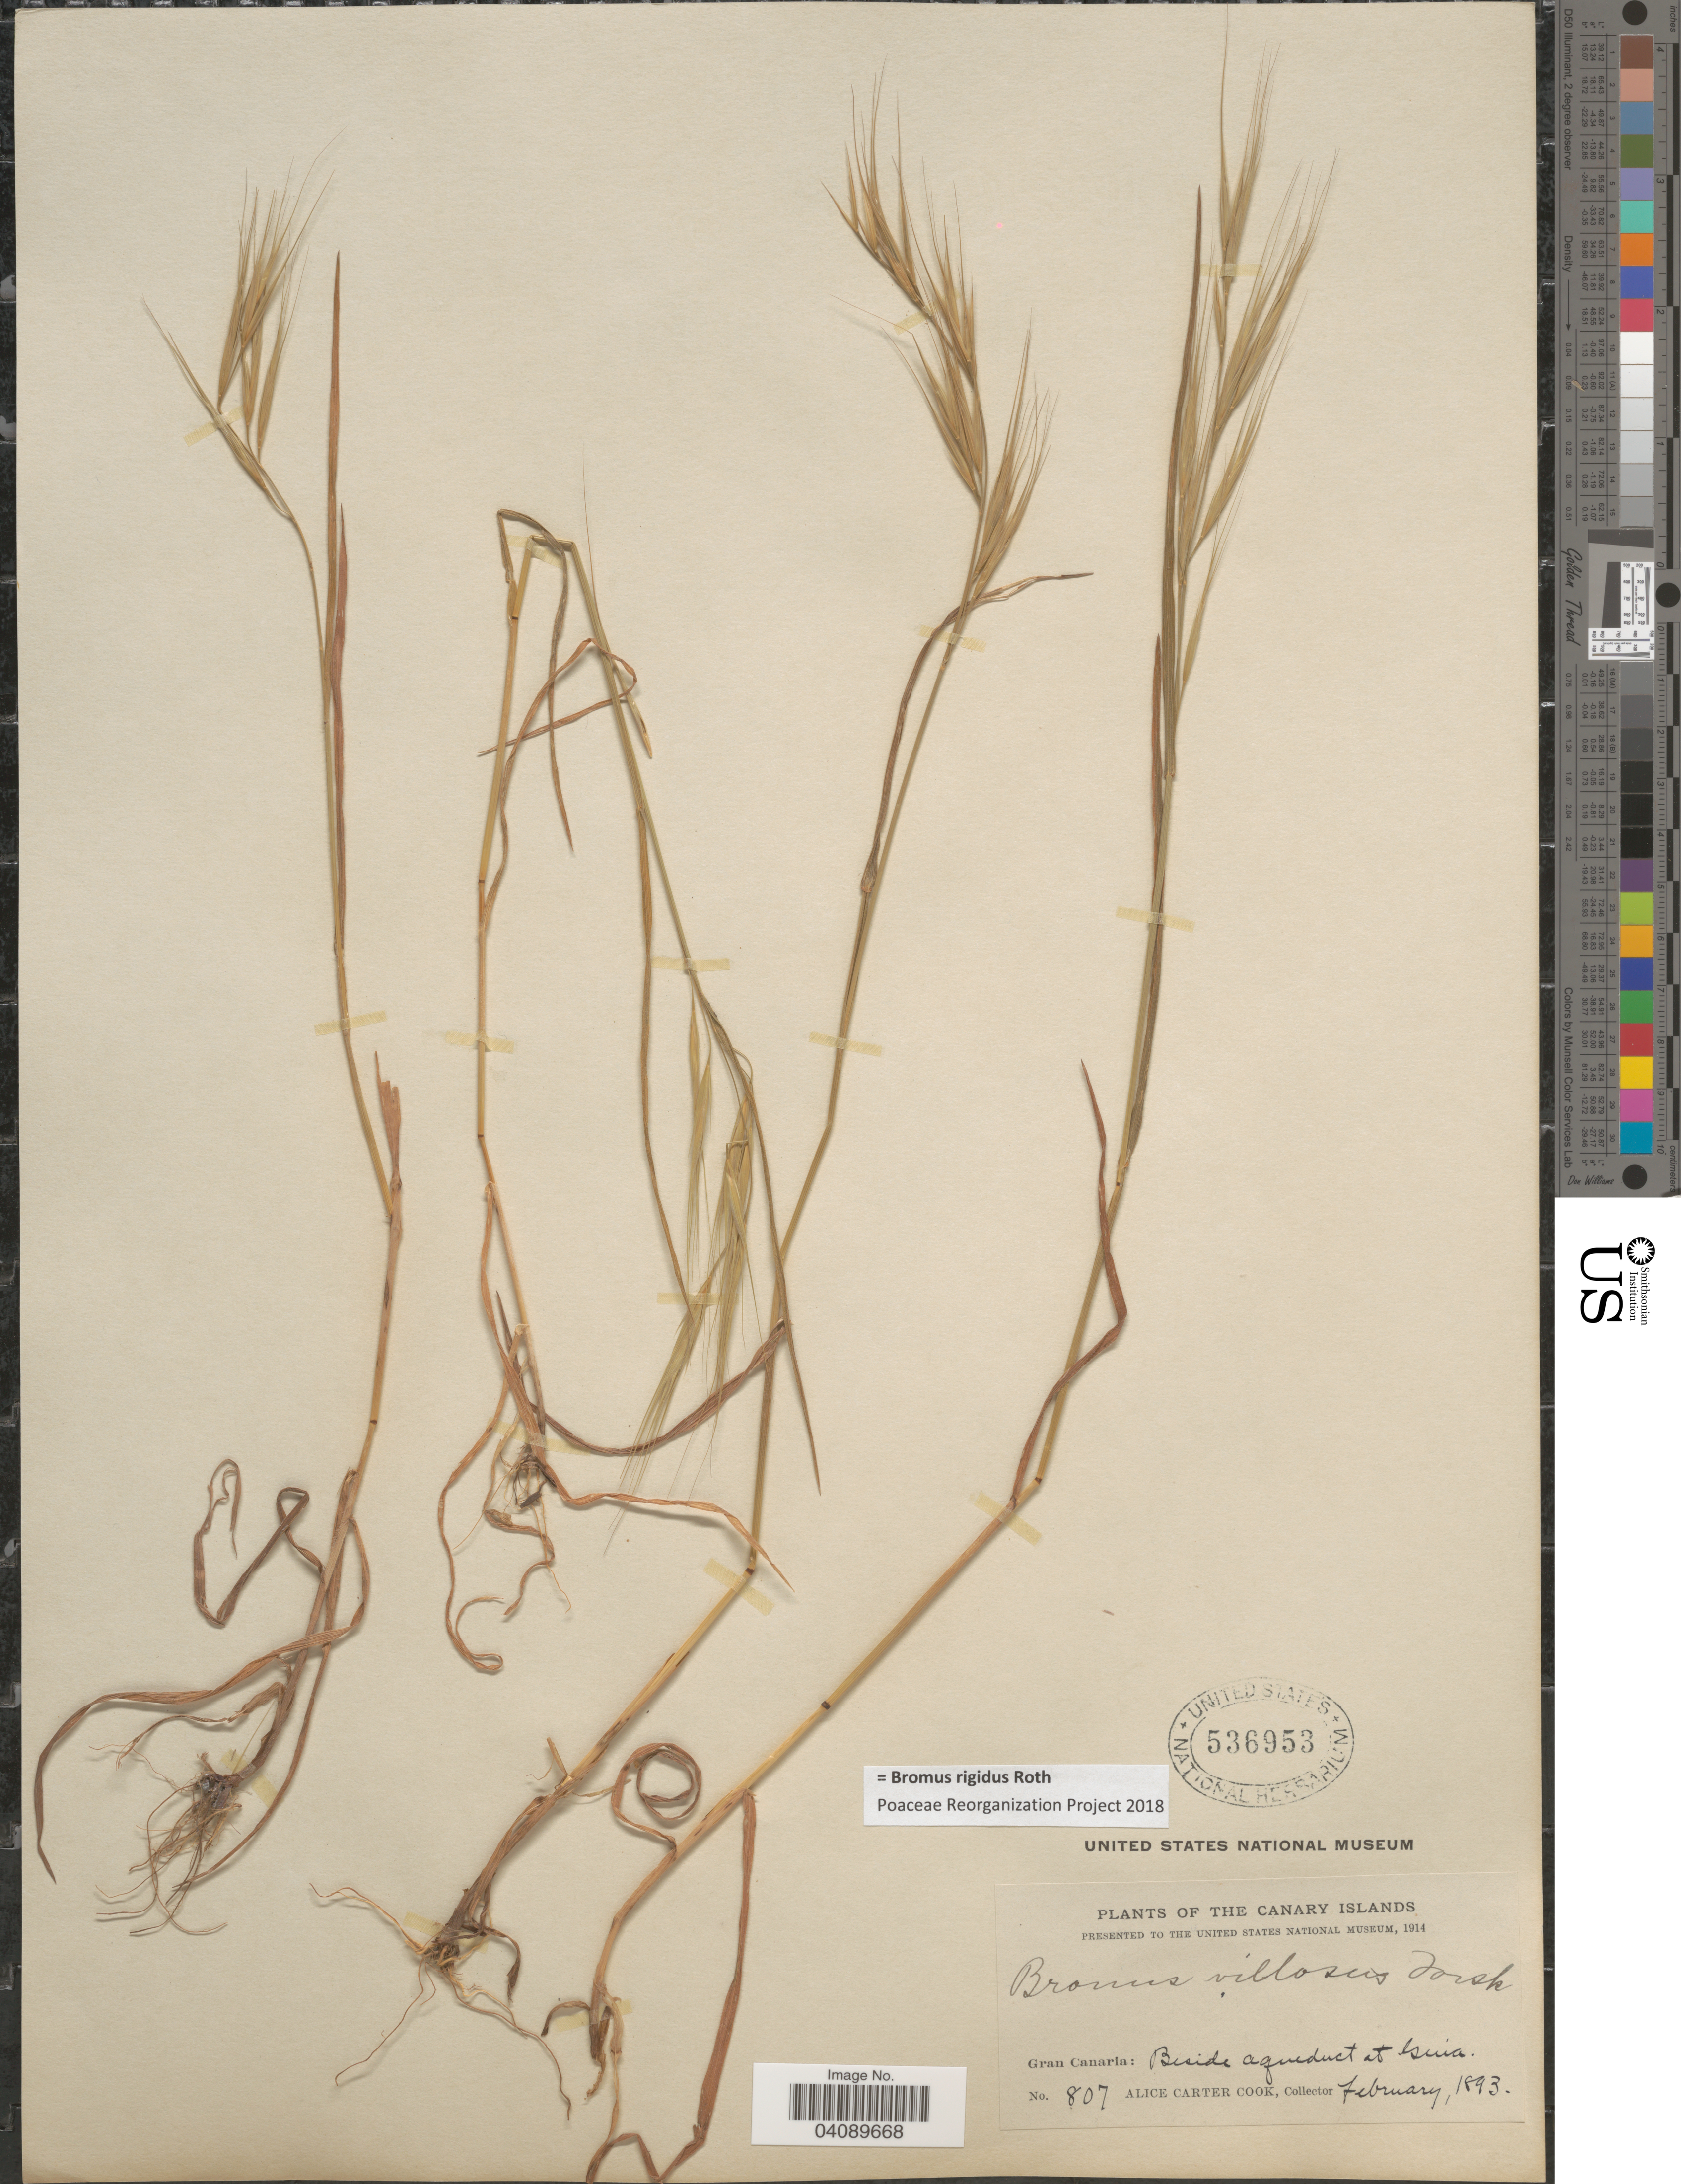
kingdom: Plantae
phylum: Tracheophyta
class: Liliopsida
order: Poales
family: Poaceae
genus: Bromus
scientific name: Bromus rigidus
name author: Roth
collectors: Alice C. Cook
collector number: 807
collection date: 1893-02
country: Spain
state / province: Canarias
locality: Canary Islands. Gran Canaria: Beside aqueduct at Guia.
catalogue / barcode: US 536953